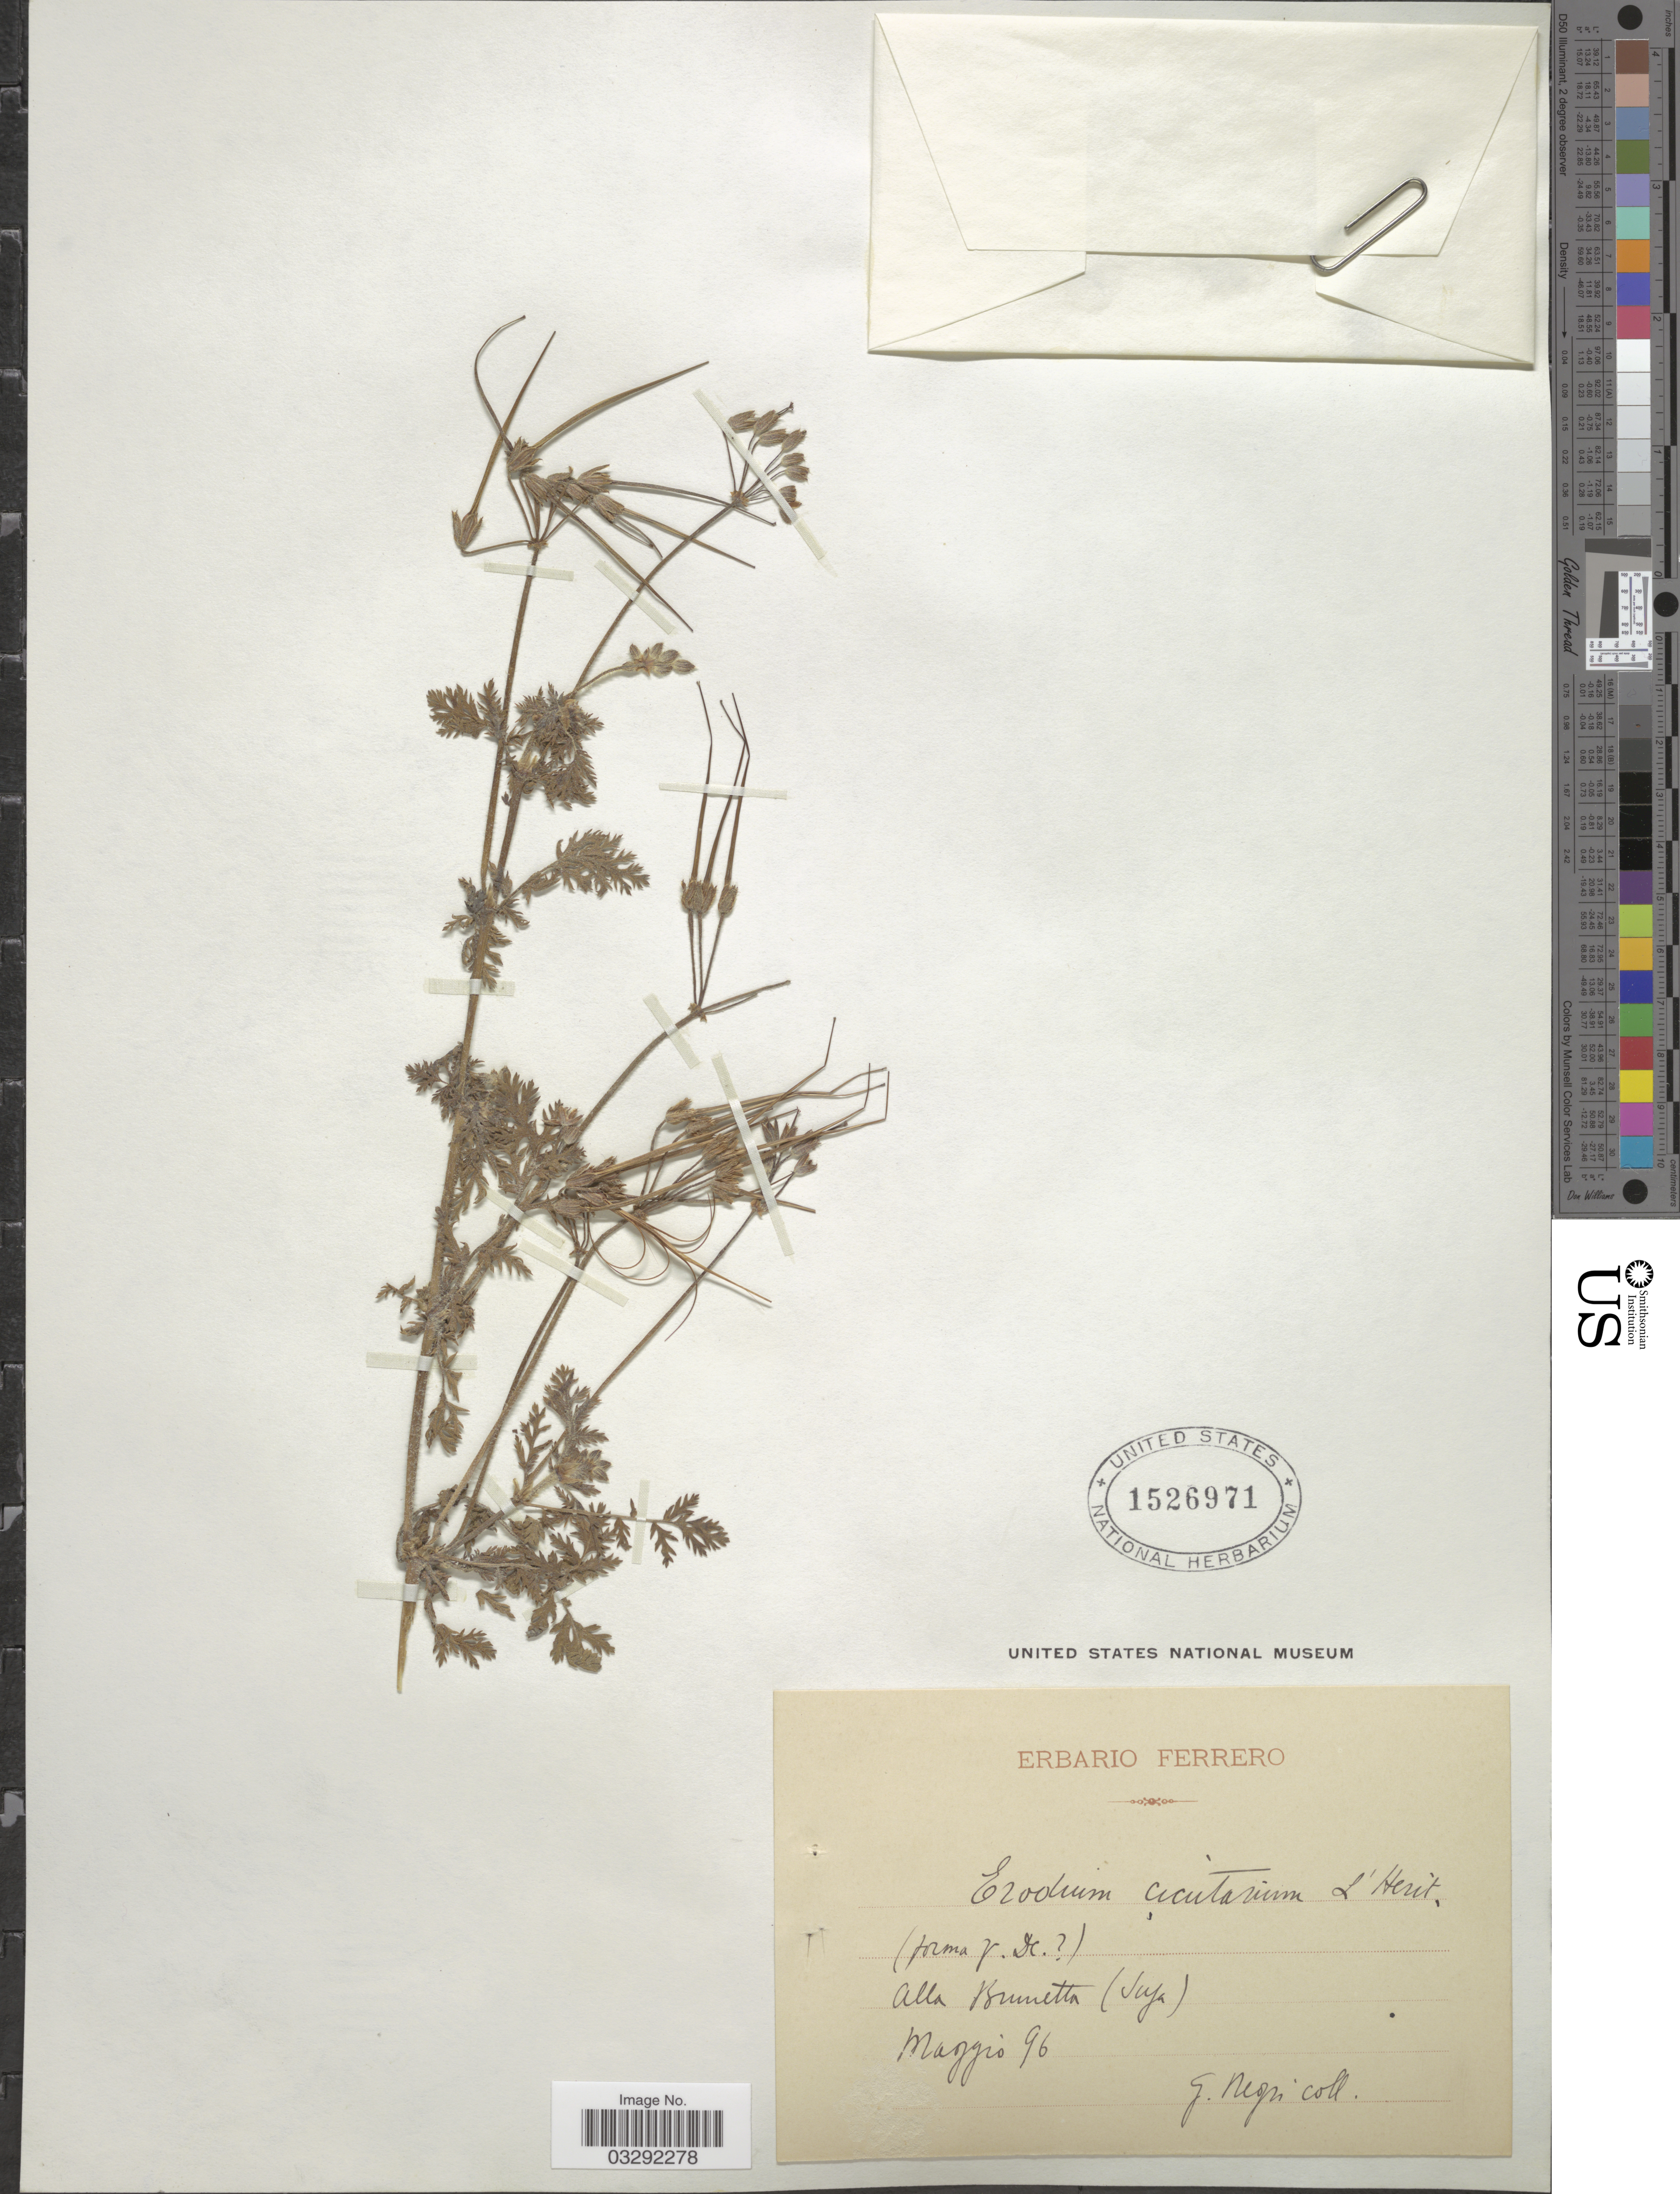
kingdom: Plantae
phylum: Tracheophyta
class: Magnoliopsida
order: Geraniales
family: Geraniaceae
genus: Erodium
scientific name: Erodium cicutarium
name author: (L.) L'Hér.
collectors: G. Negri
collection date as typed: Transcribed d/m/y: /5/96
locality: Alla Brunetta [interpreted] (Suja).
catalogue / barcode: US 1526971